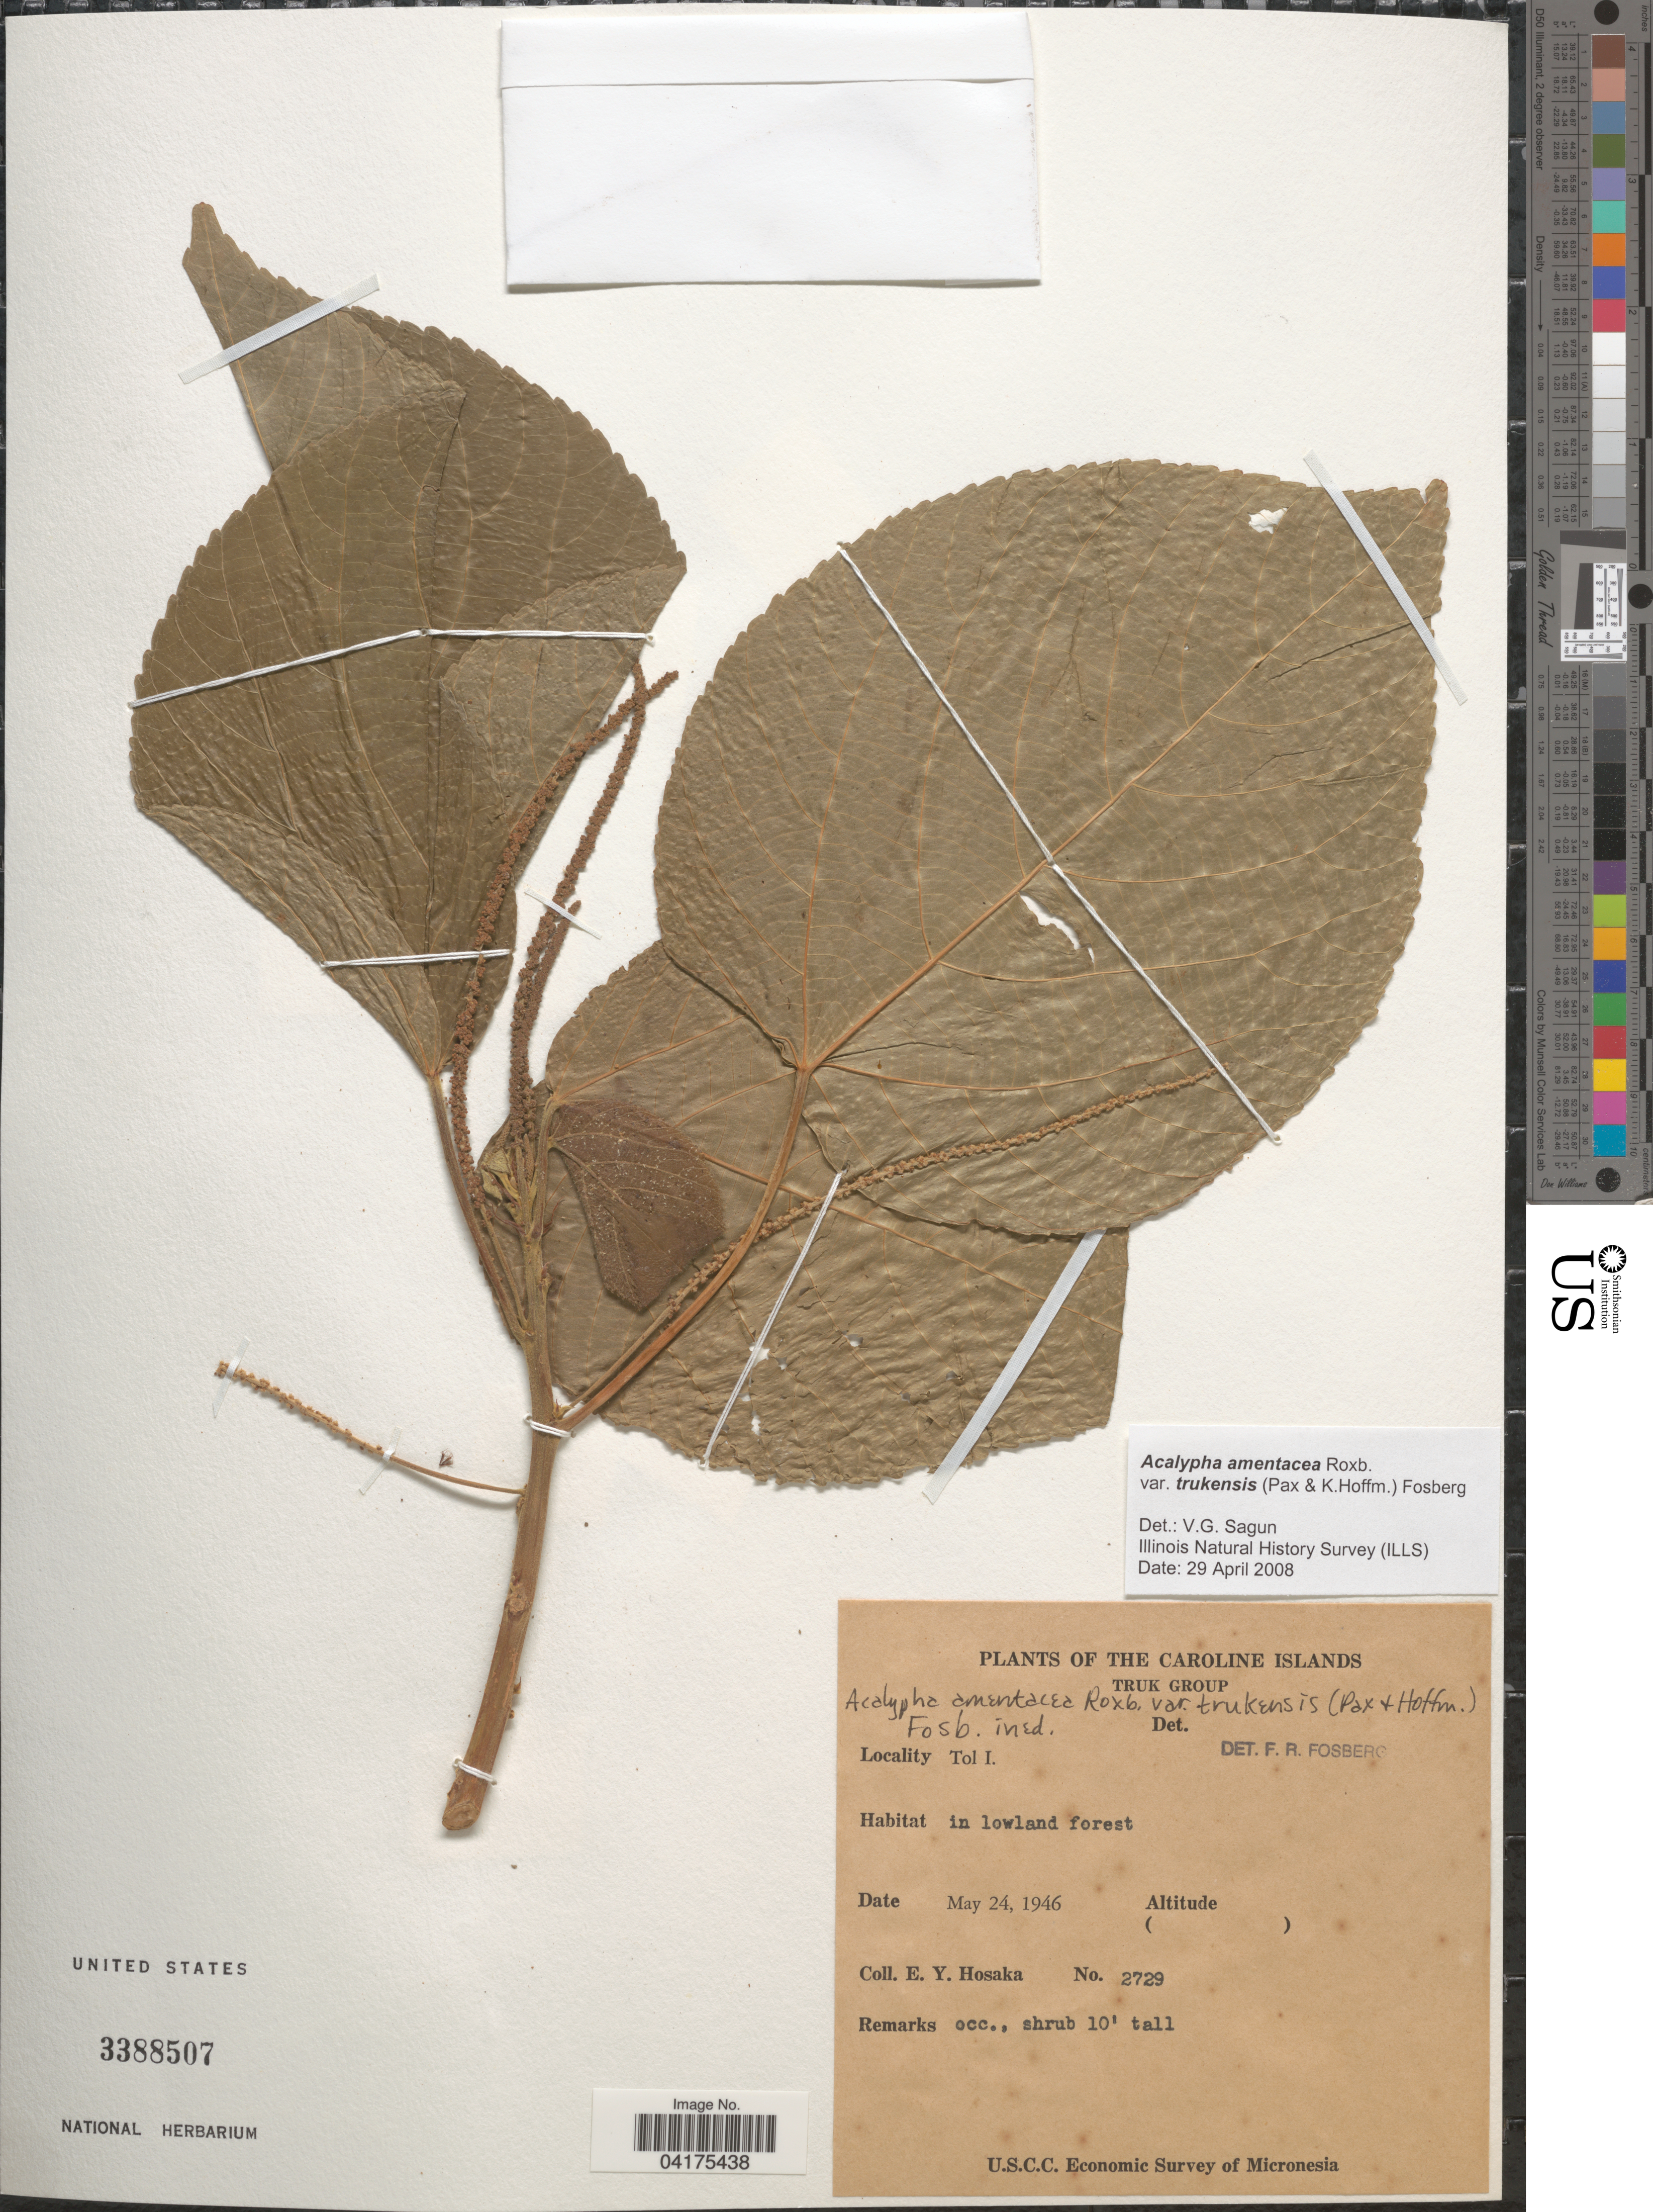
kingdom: Plantae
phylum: Tracheophyta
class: Magnoliopsida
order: Malpighiales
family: Euphorbiaceae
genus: Acalypha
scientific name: Acalypha amentacea var. trukensis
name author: (Pax & Hoffm.) Fosberg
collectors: E. Y. Hosaka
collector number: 2729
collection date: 1946-05-24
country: Micronesia, Federated States of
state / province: Truk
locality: The Caroline Islands. Truk Group. Tol I. U.S.C.C. Economic Survey of Micronesia. U.S.C.C. Economic Survey of Micronesia.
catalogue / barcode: US 3388507